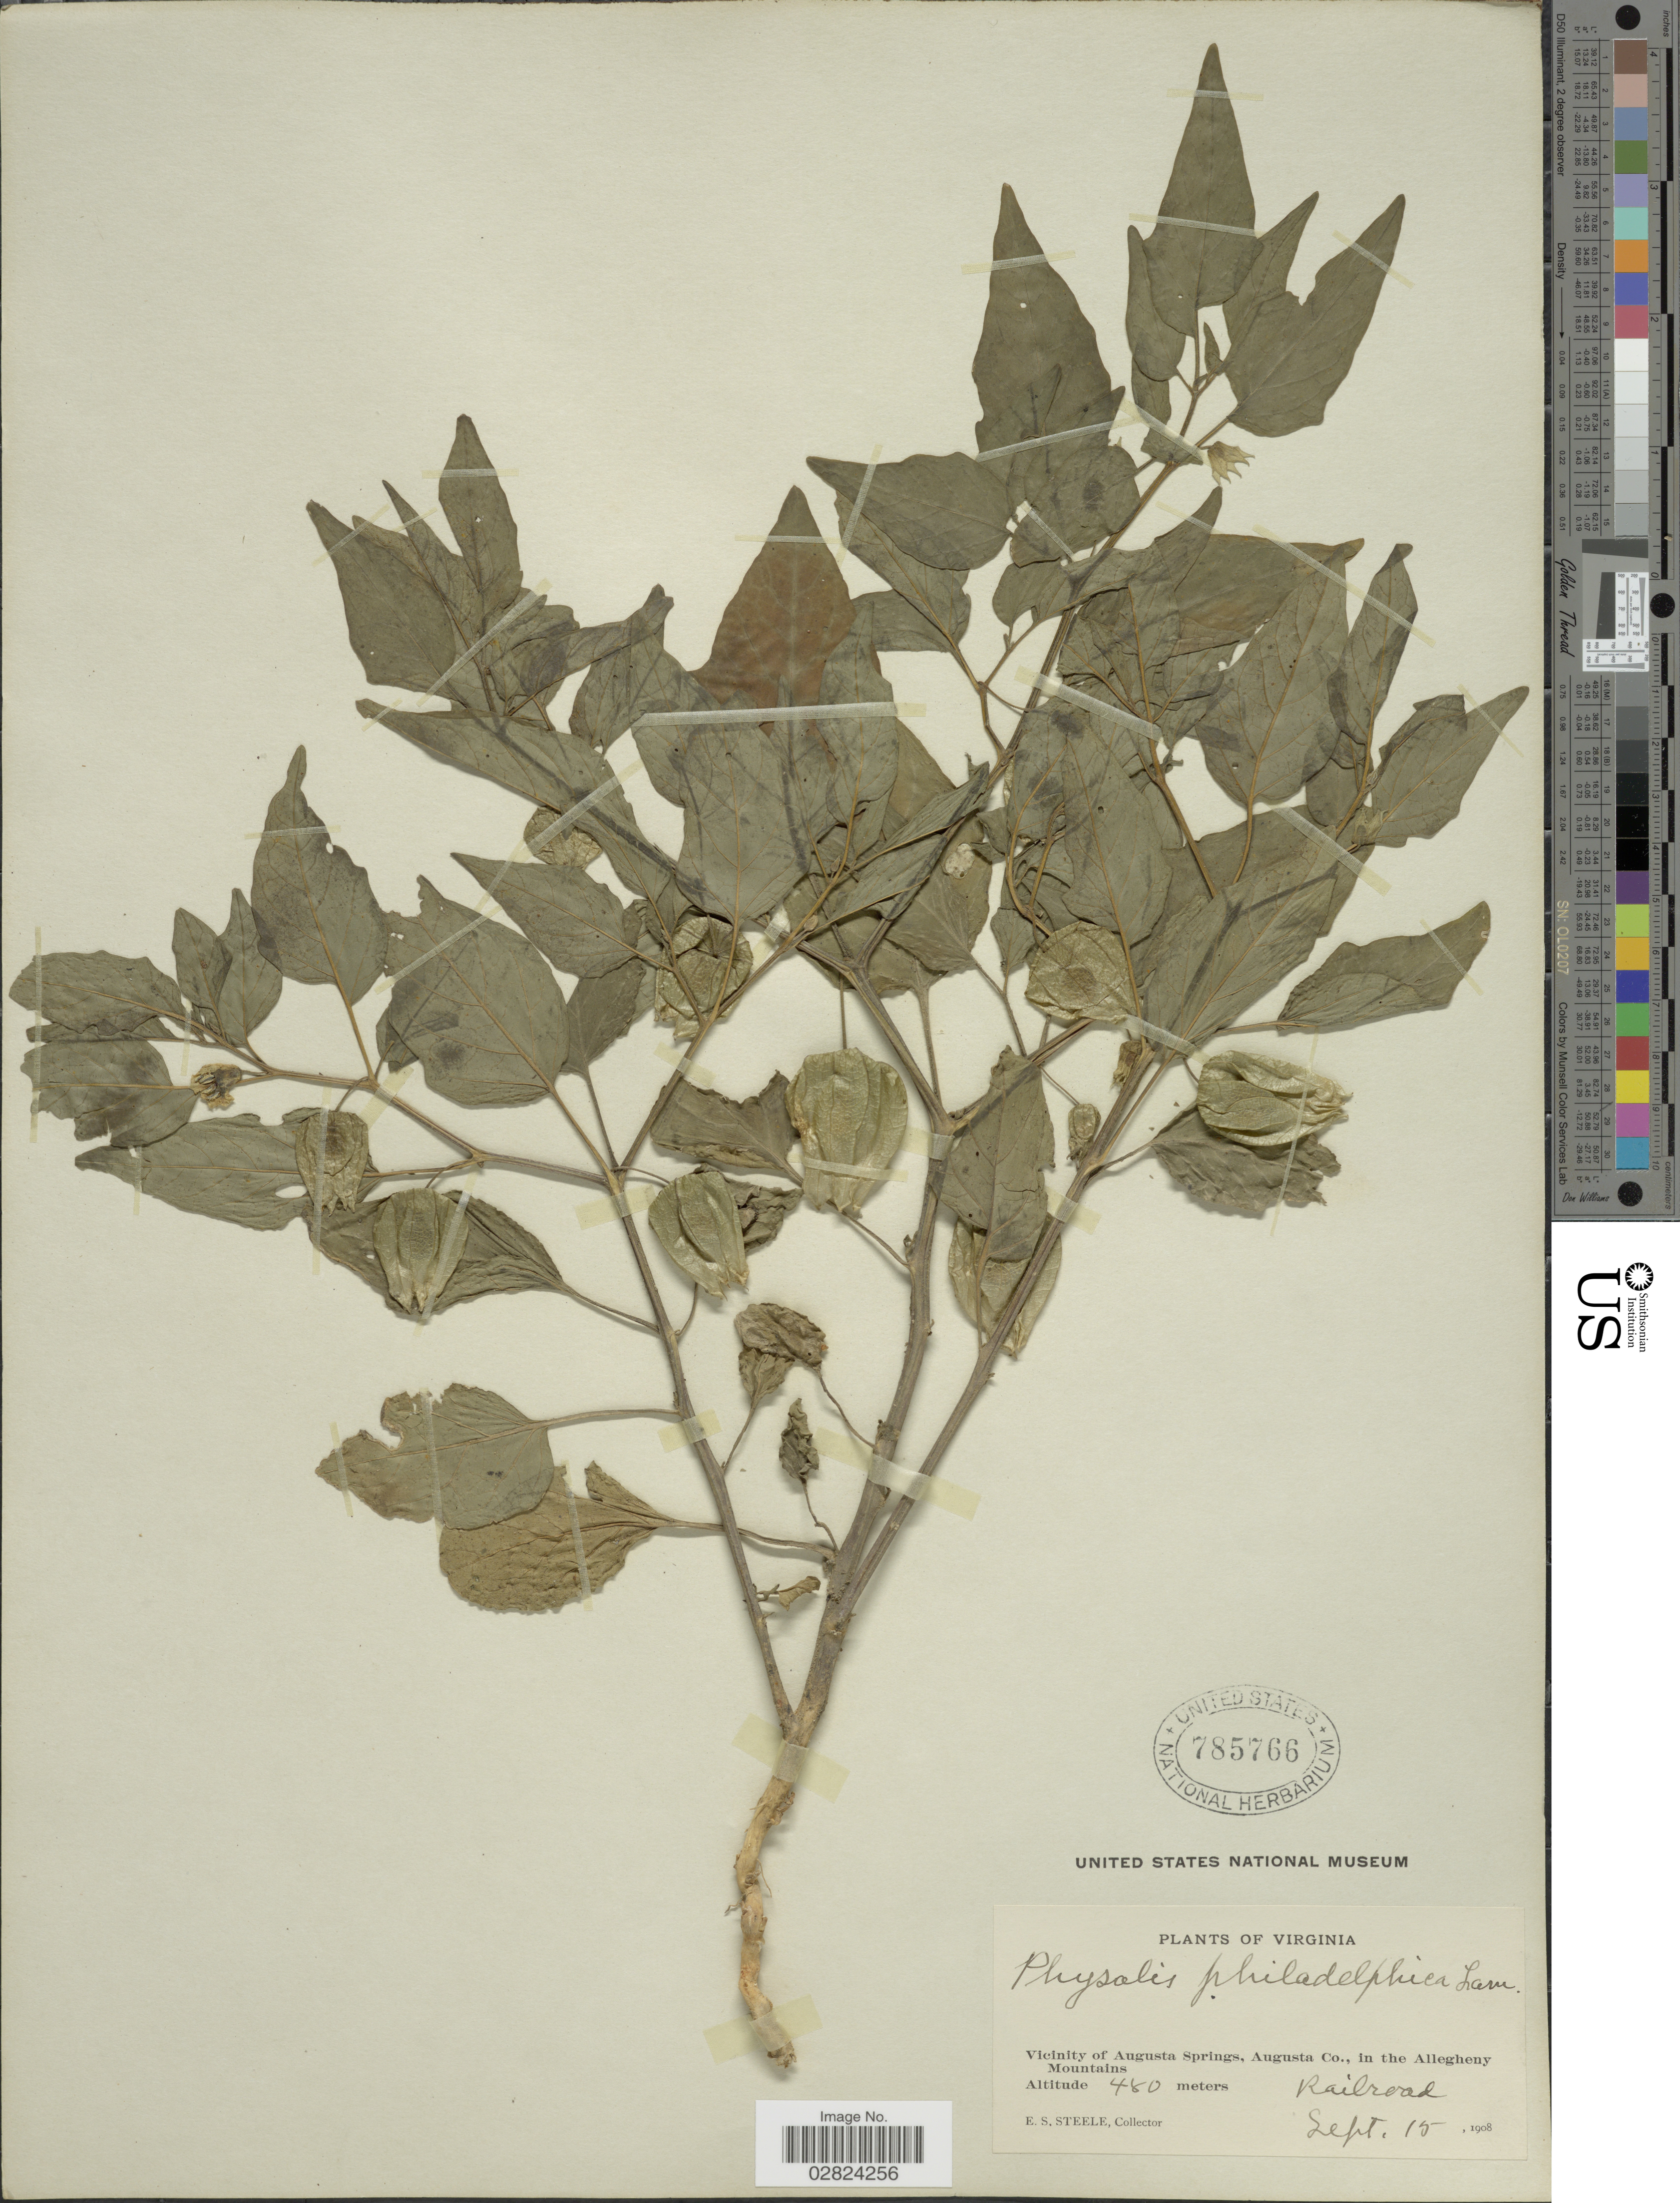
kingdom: Plantae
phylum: Tracheophyta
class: Magnoliopsida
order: Solanales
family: Solanaceae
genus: Physalis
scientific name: Physalis subglabrata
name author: Mack. & Bush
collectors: E. Steele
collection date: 1908-09-15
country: United States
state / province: Virginia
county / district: Augusta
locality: Vicinity of Augusta Springs, Augusta Co., in the Allegheny Mountains, Railroad.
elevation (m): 480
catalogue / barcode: US 785766